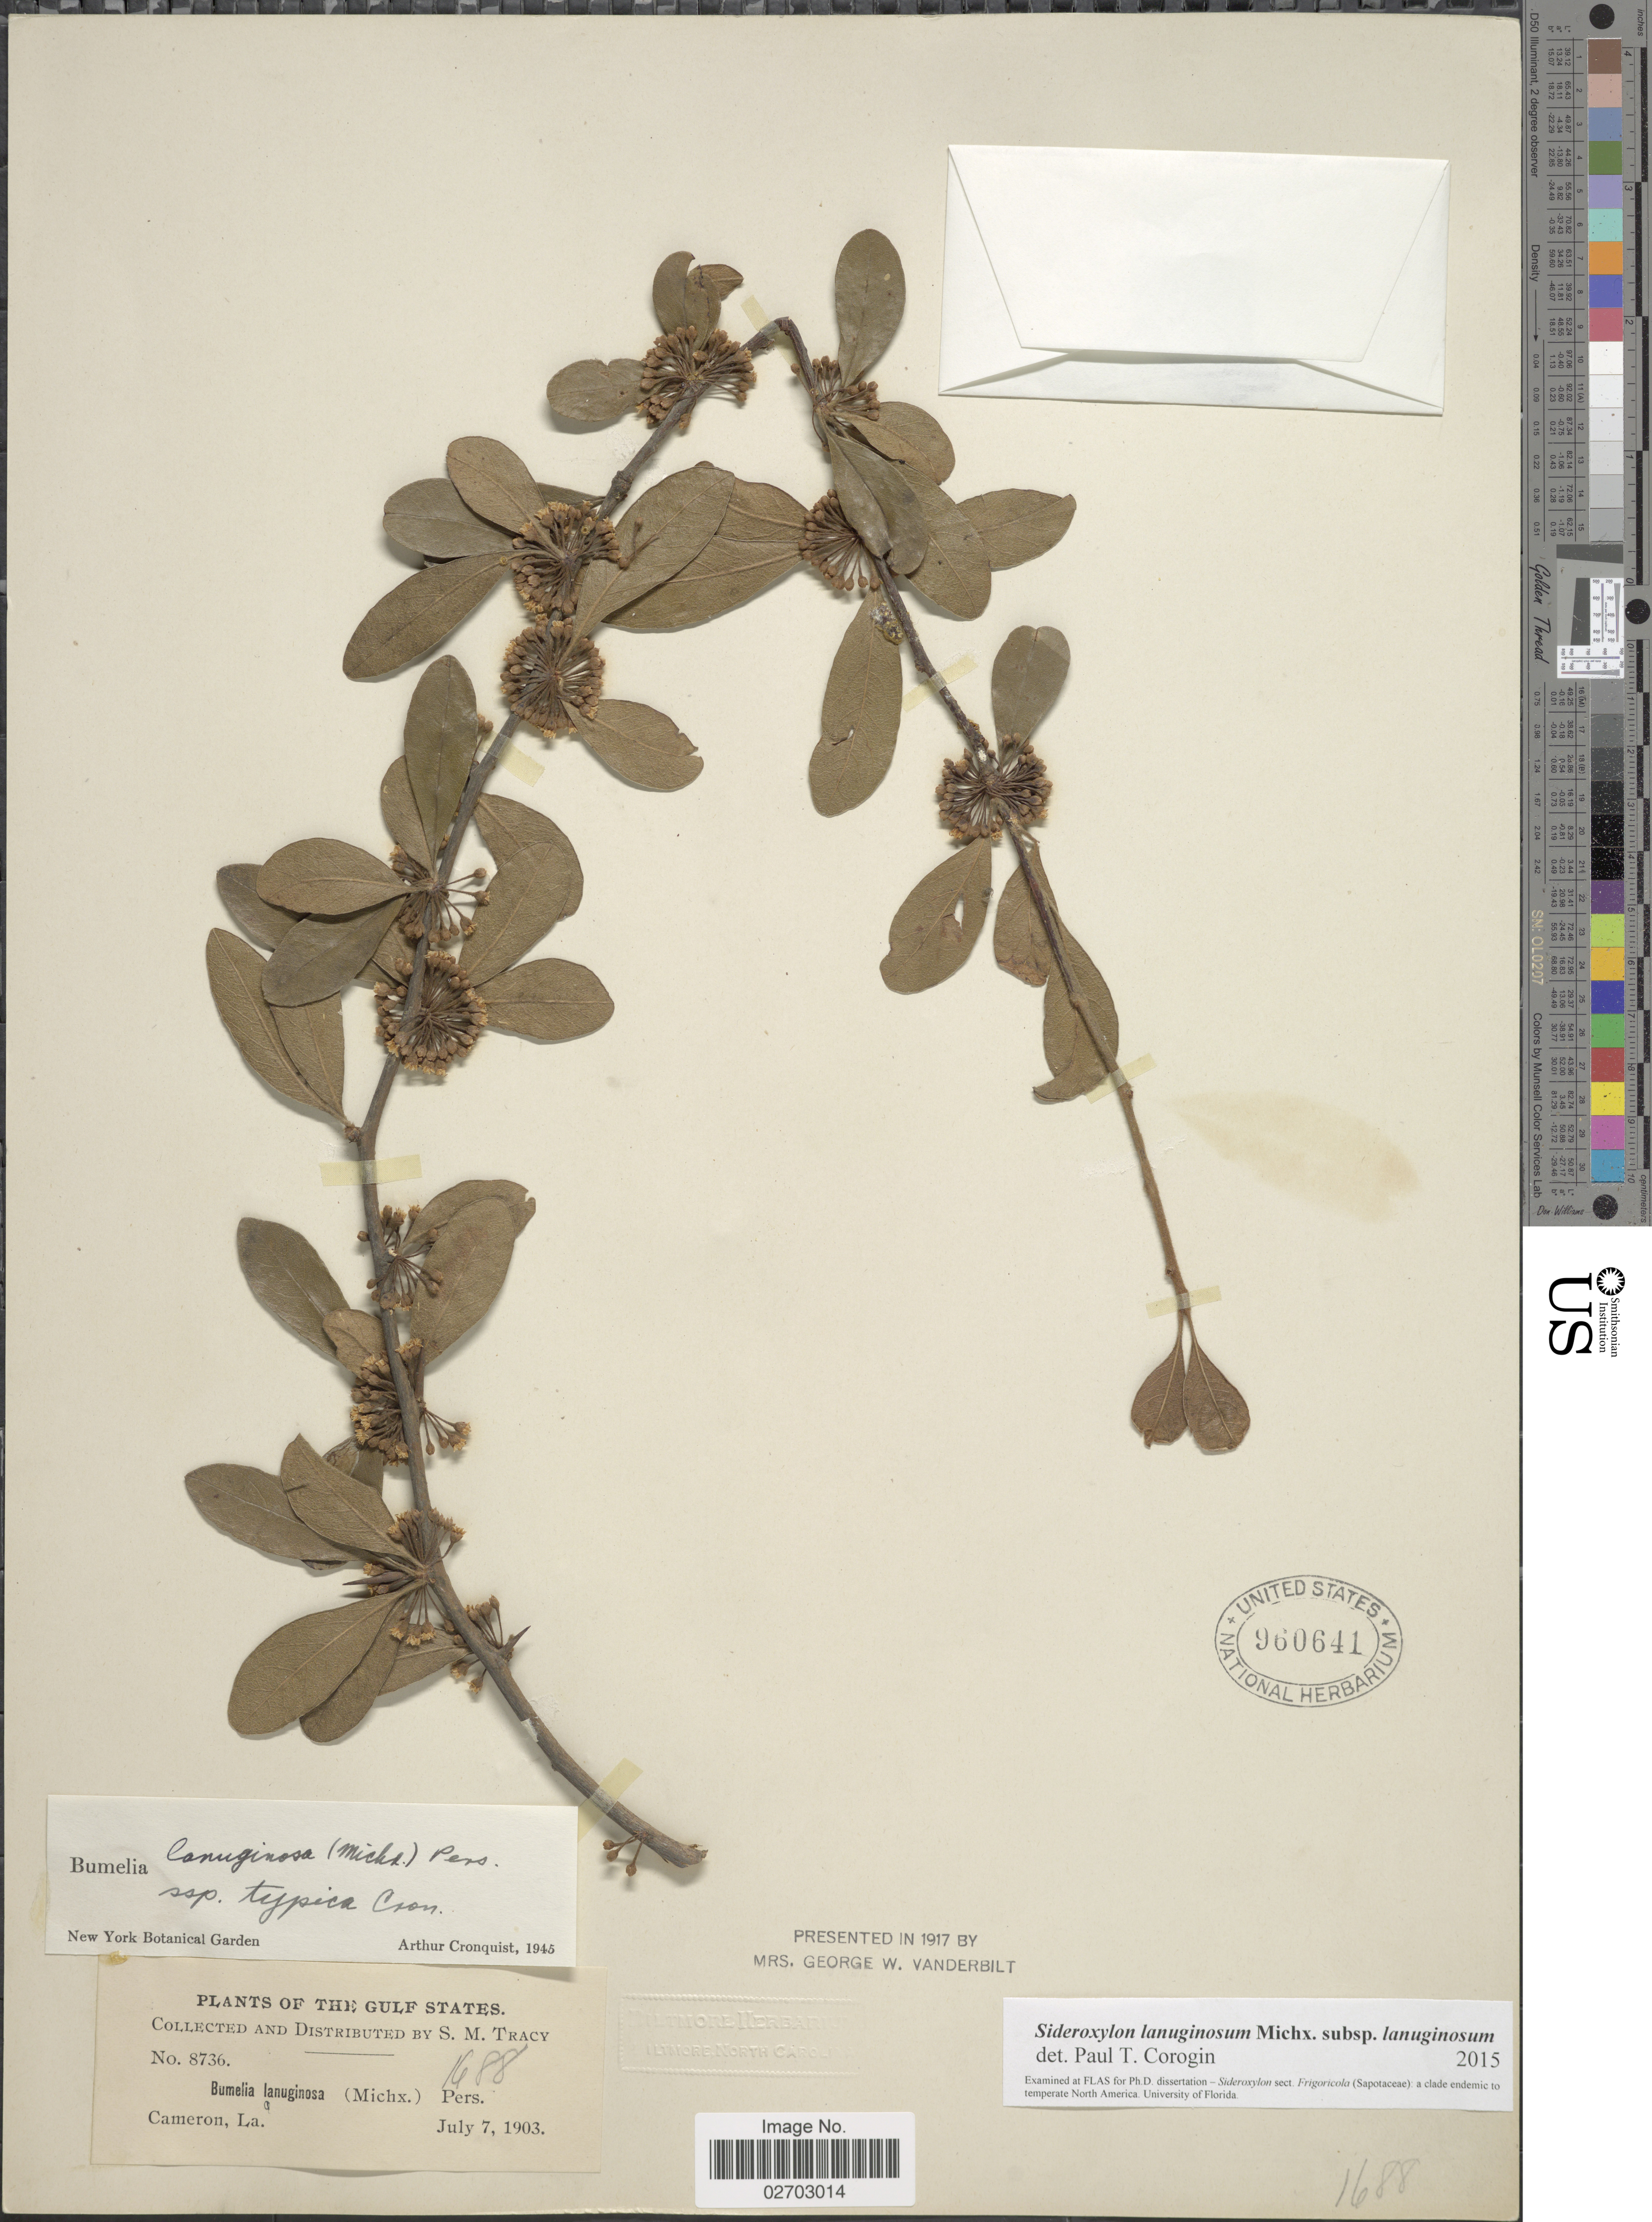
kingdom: Plantae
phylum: Tracheophyta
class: Magnoliopsida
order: Ericales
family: Sapotaceae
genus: Sideroxylon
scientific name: Sideroxylon lanuginosum subsp. lanuginosum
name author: Michx.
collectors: S. M. Tracy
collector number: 8736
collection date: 1903-07-07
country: United States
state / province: Louisiana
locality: Gulf States, Cameron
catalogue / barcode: US 960641